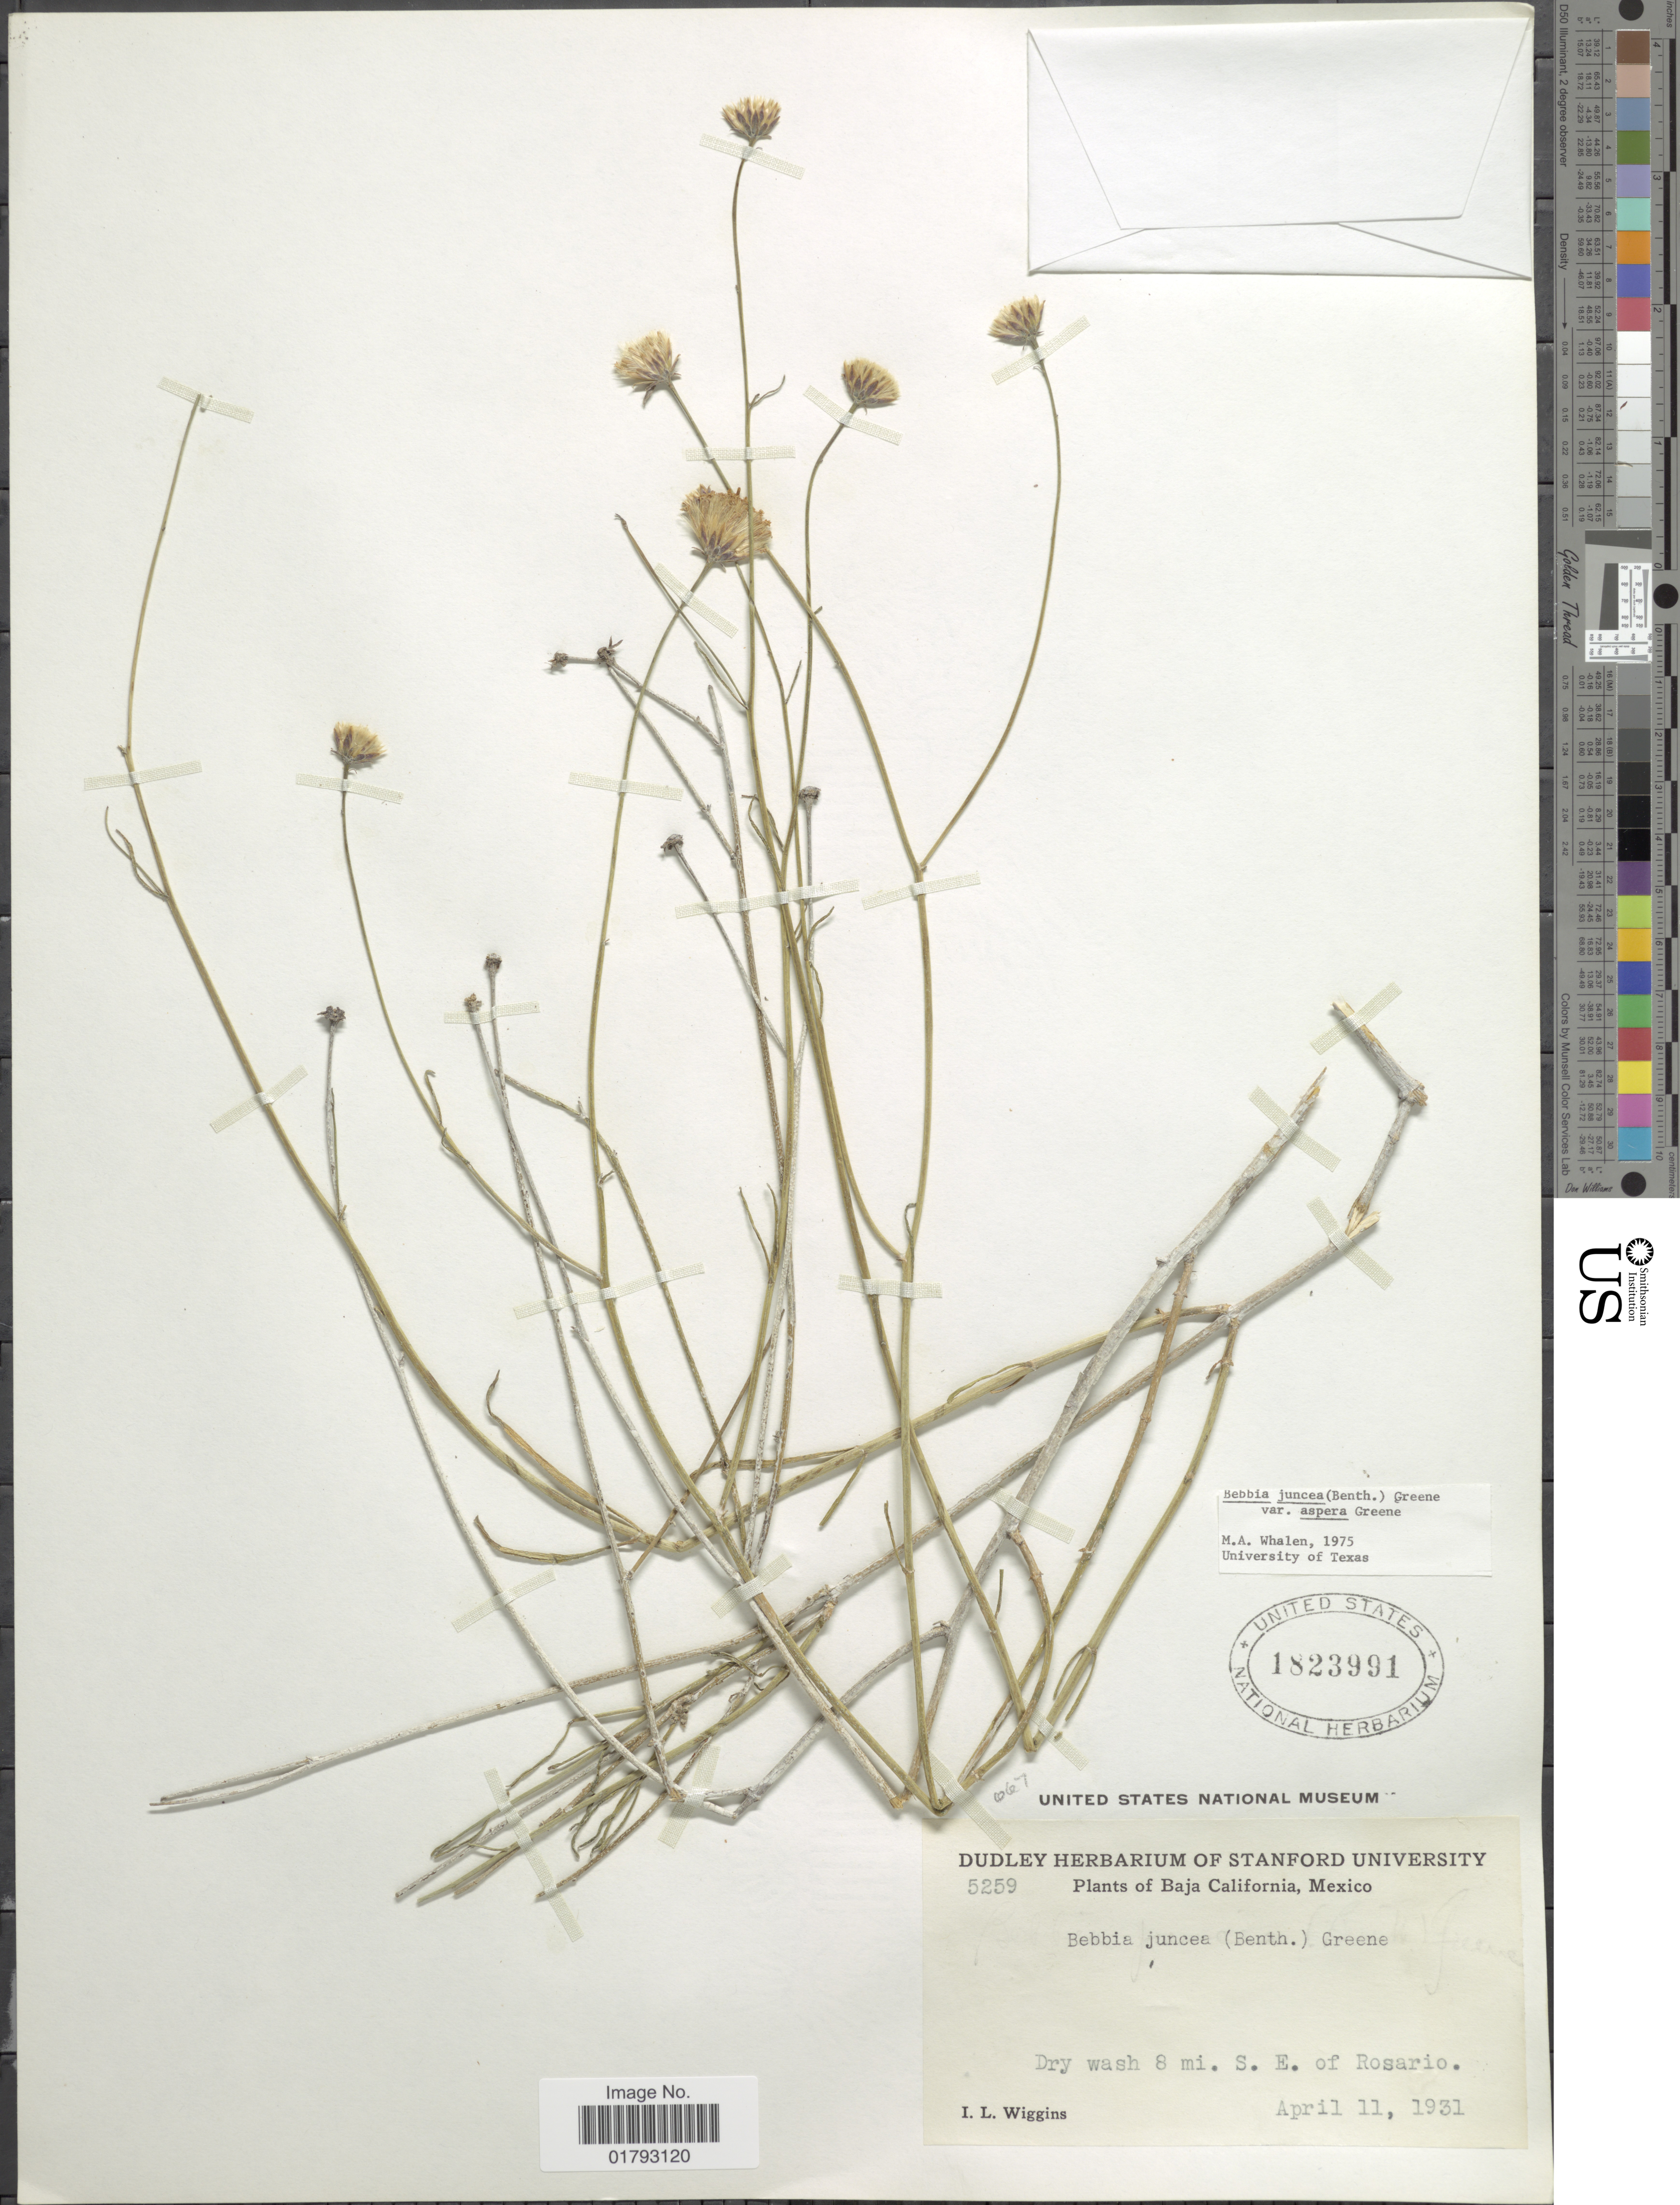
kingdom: Plantae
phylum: Tracheophyta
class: Magnoliopsida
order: Asterales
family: Asteraceae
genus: Bebbia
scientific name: Bebbia juncea var. aspera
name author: Greene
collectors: I. L. Wiggins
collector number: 5259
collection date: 1931-04-11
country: Mexico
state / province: Baja California Sur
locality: Baja California, Mexico, Dry wash 8 mi. S.E. of Rosario.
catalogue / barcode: US 1823991